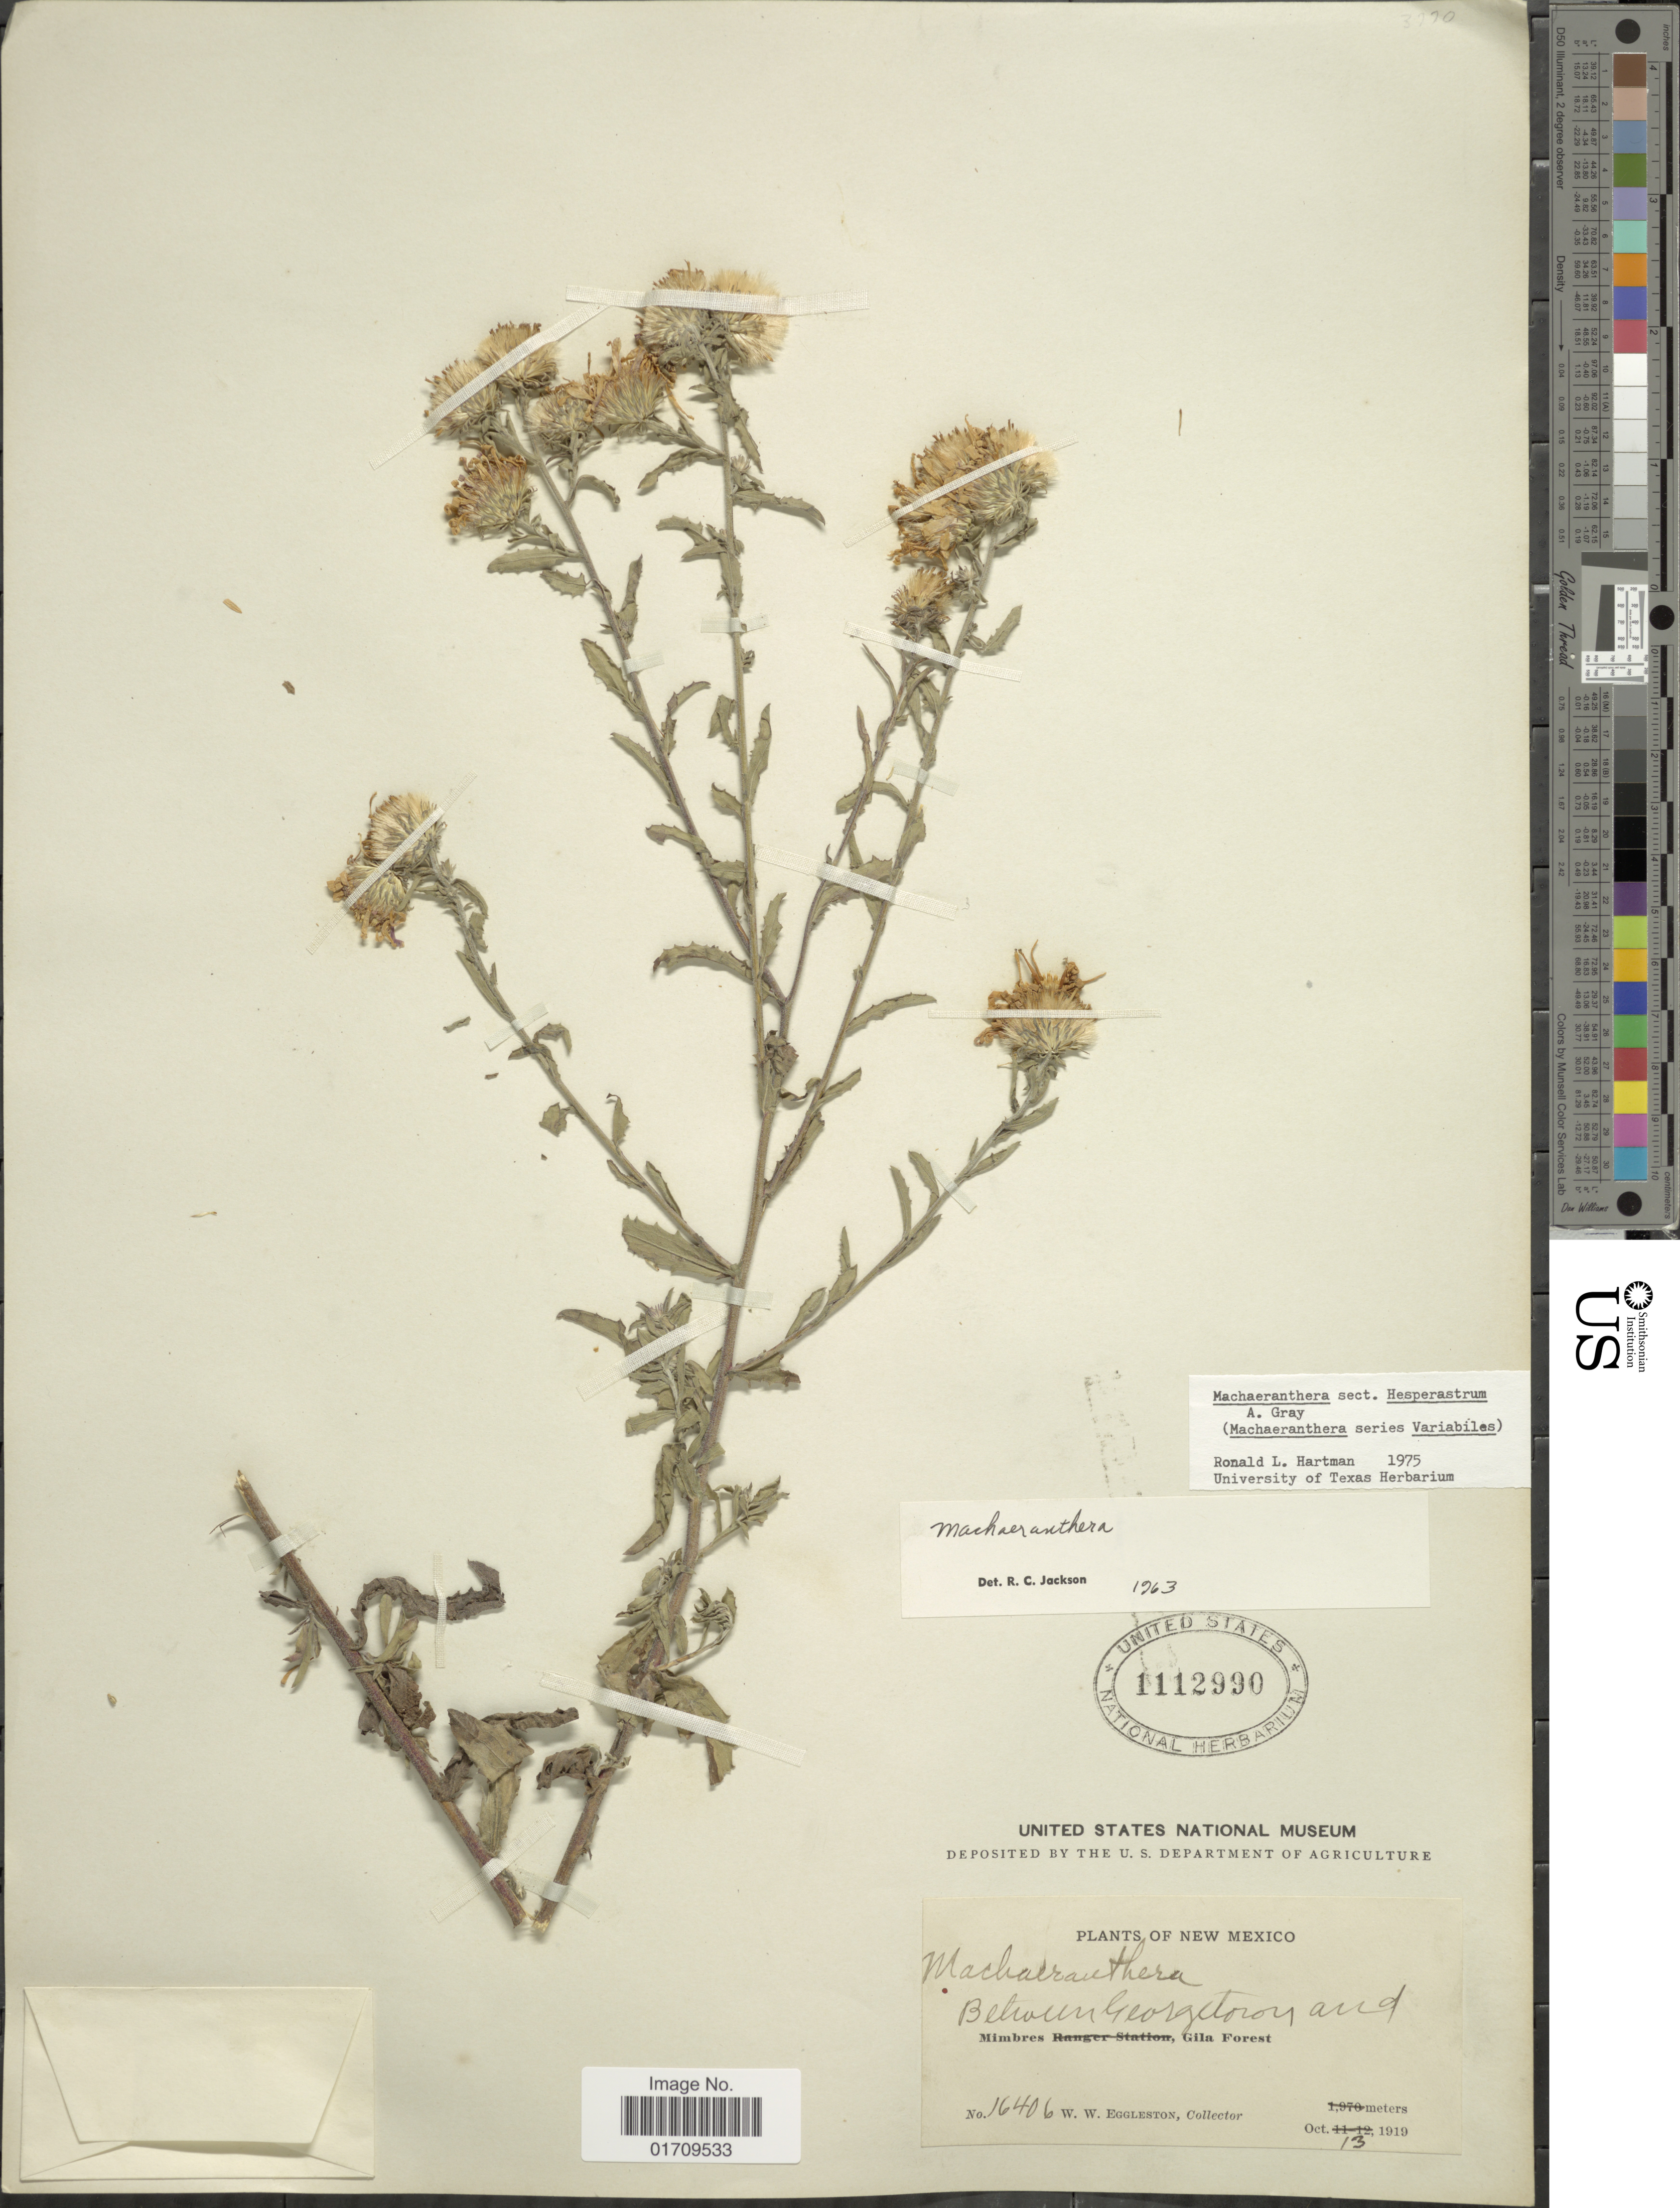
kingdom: Plantae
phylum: Tracheophyta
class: Magnoliopsida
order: Asterales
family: Asteraceae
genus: Machaeranthera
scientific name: Machaeranthera sp.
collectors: W. W. Eggleston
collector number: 16406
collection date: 1919-10-13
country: United States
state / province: New Mexico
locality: Between Georgetown and Mimbres, Gila Forest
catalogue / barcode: US 1112990